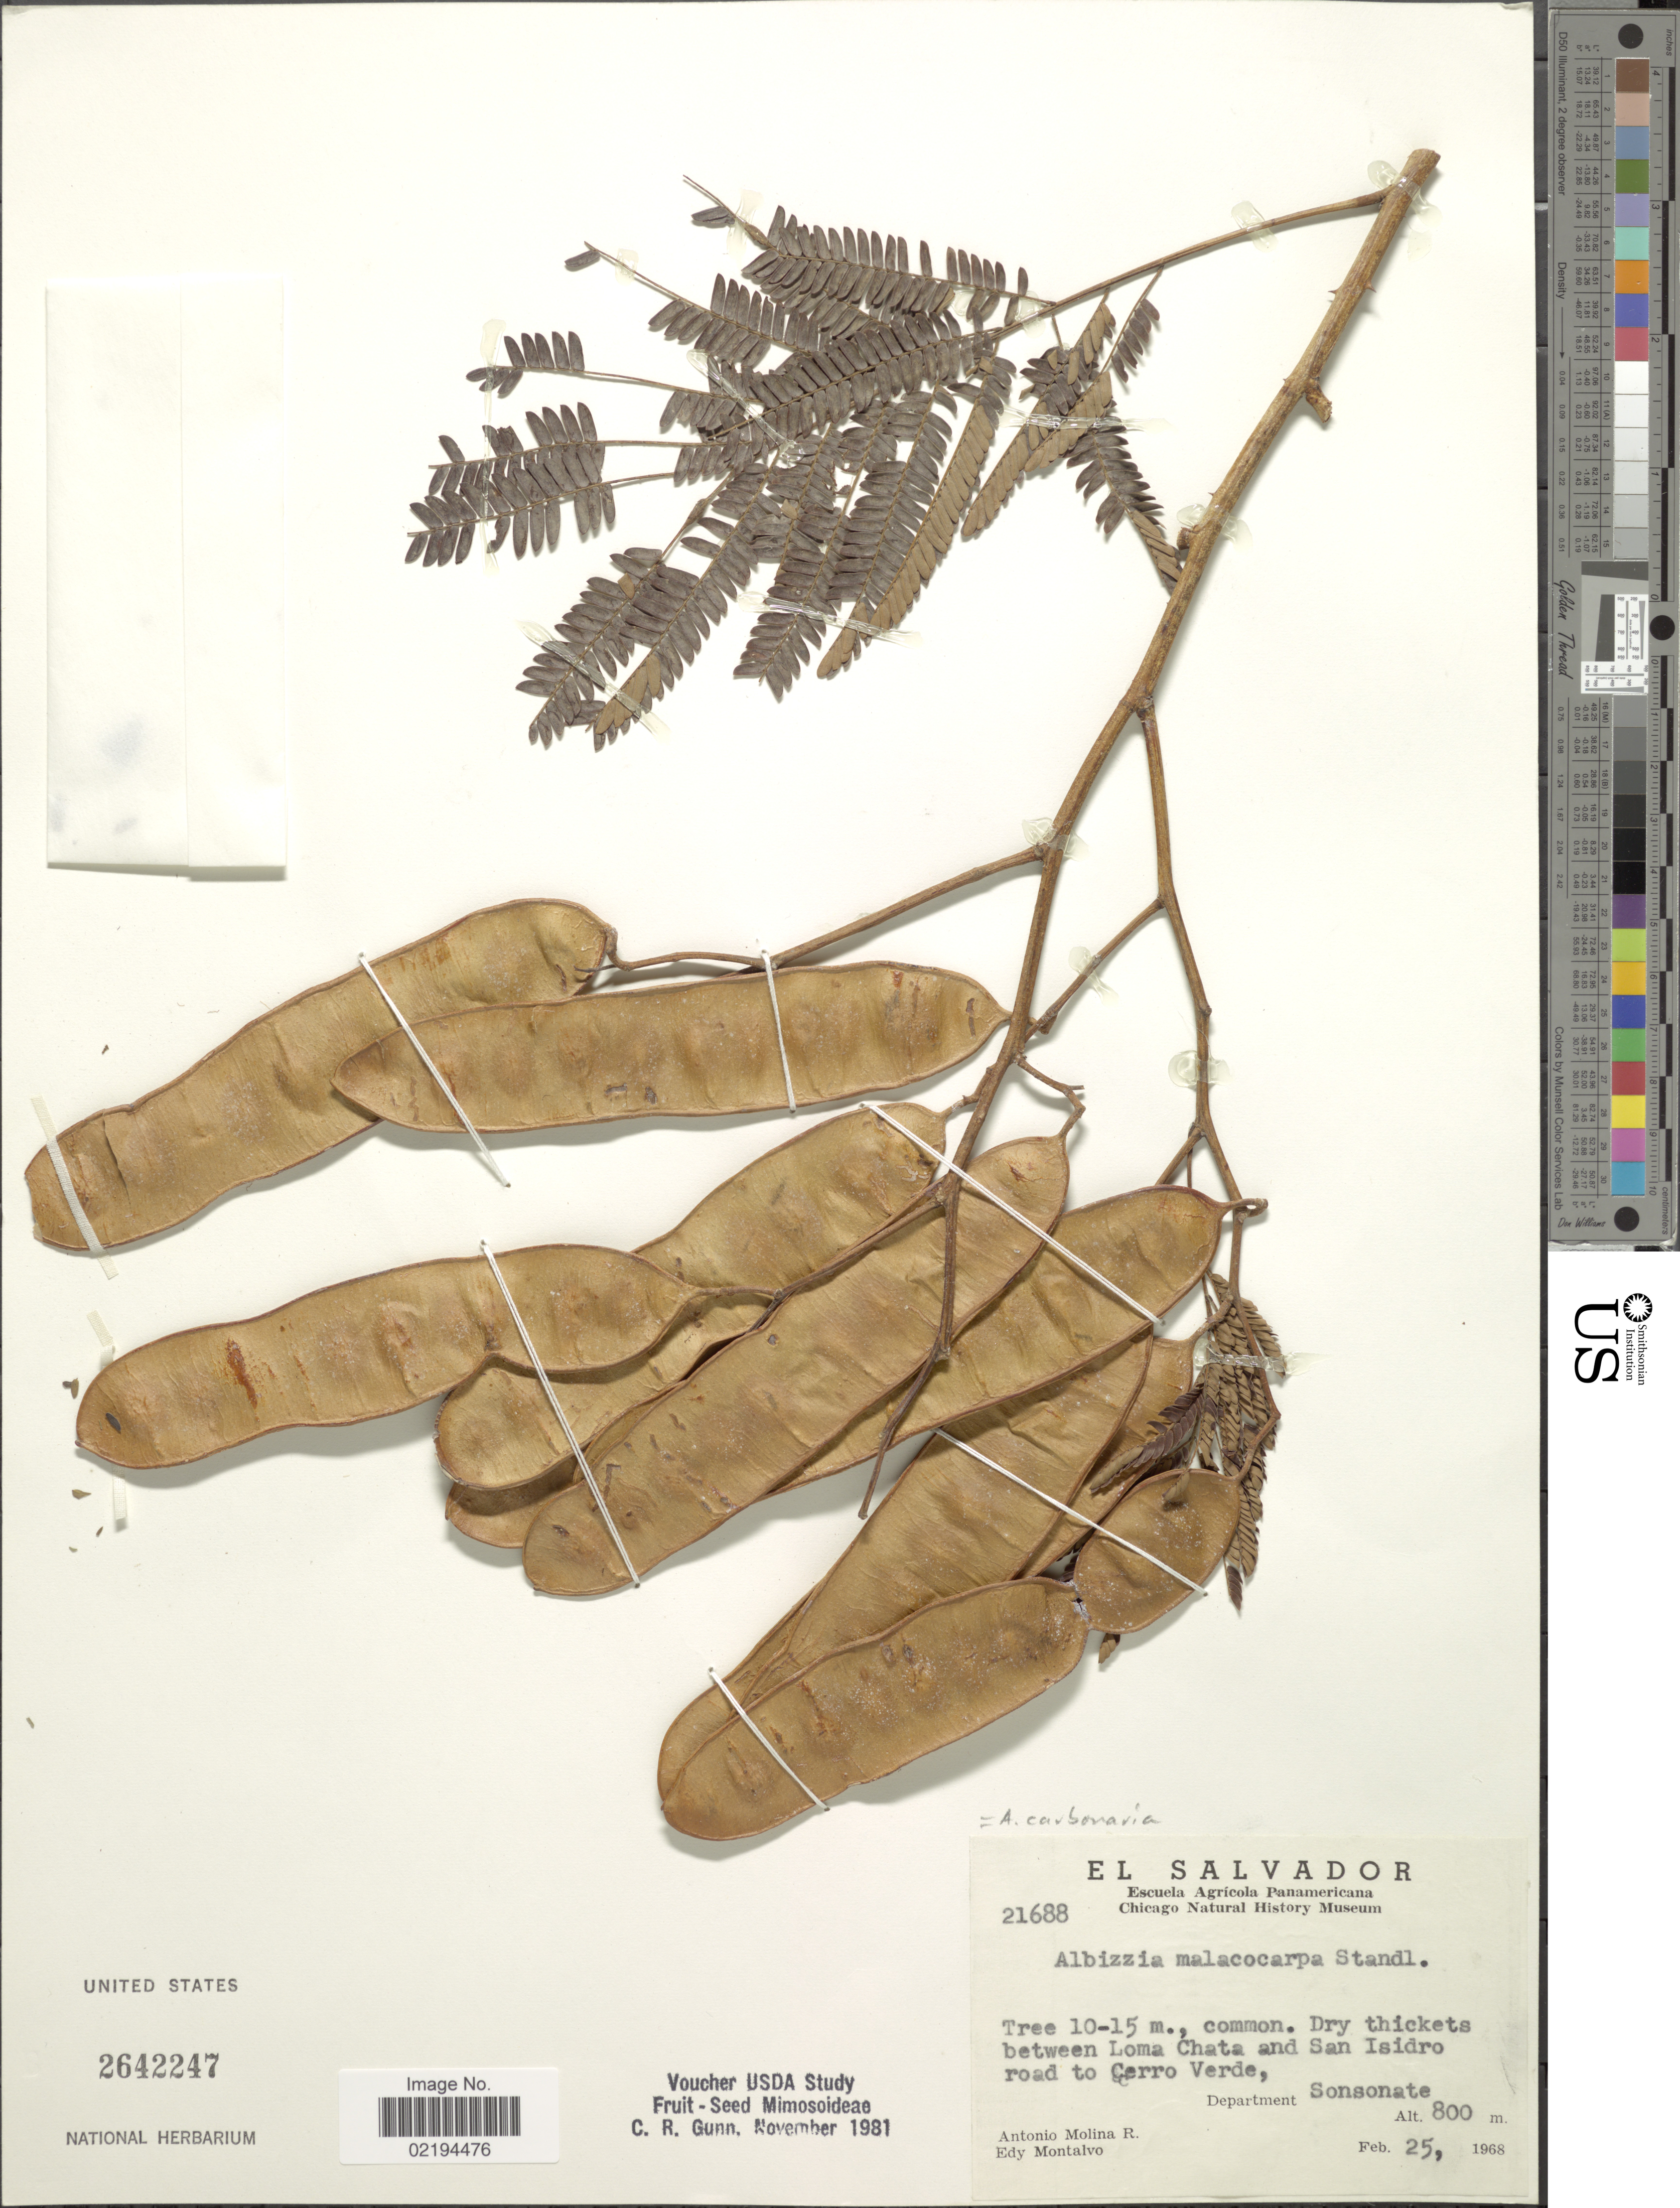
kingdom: Plantae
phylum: Tracheophyta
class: Magnoliopsida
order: Fabales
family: Fabaceae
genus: Pseudosamanea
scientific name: Pseudosamanea carbonaria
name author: (Britton) Koenen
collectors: A. Molina R. & E. A. Montalvo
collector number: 21688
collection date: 1968-02-25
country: El Salvador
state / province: Sonsonate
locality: Between Loma Chata and San Isidro road to Cerro Verde.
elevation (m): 800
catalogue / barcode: US 2642247